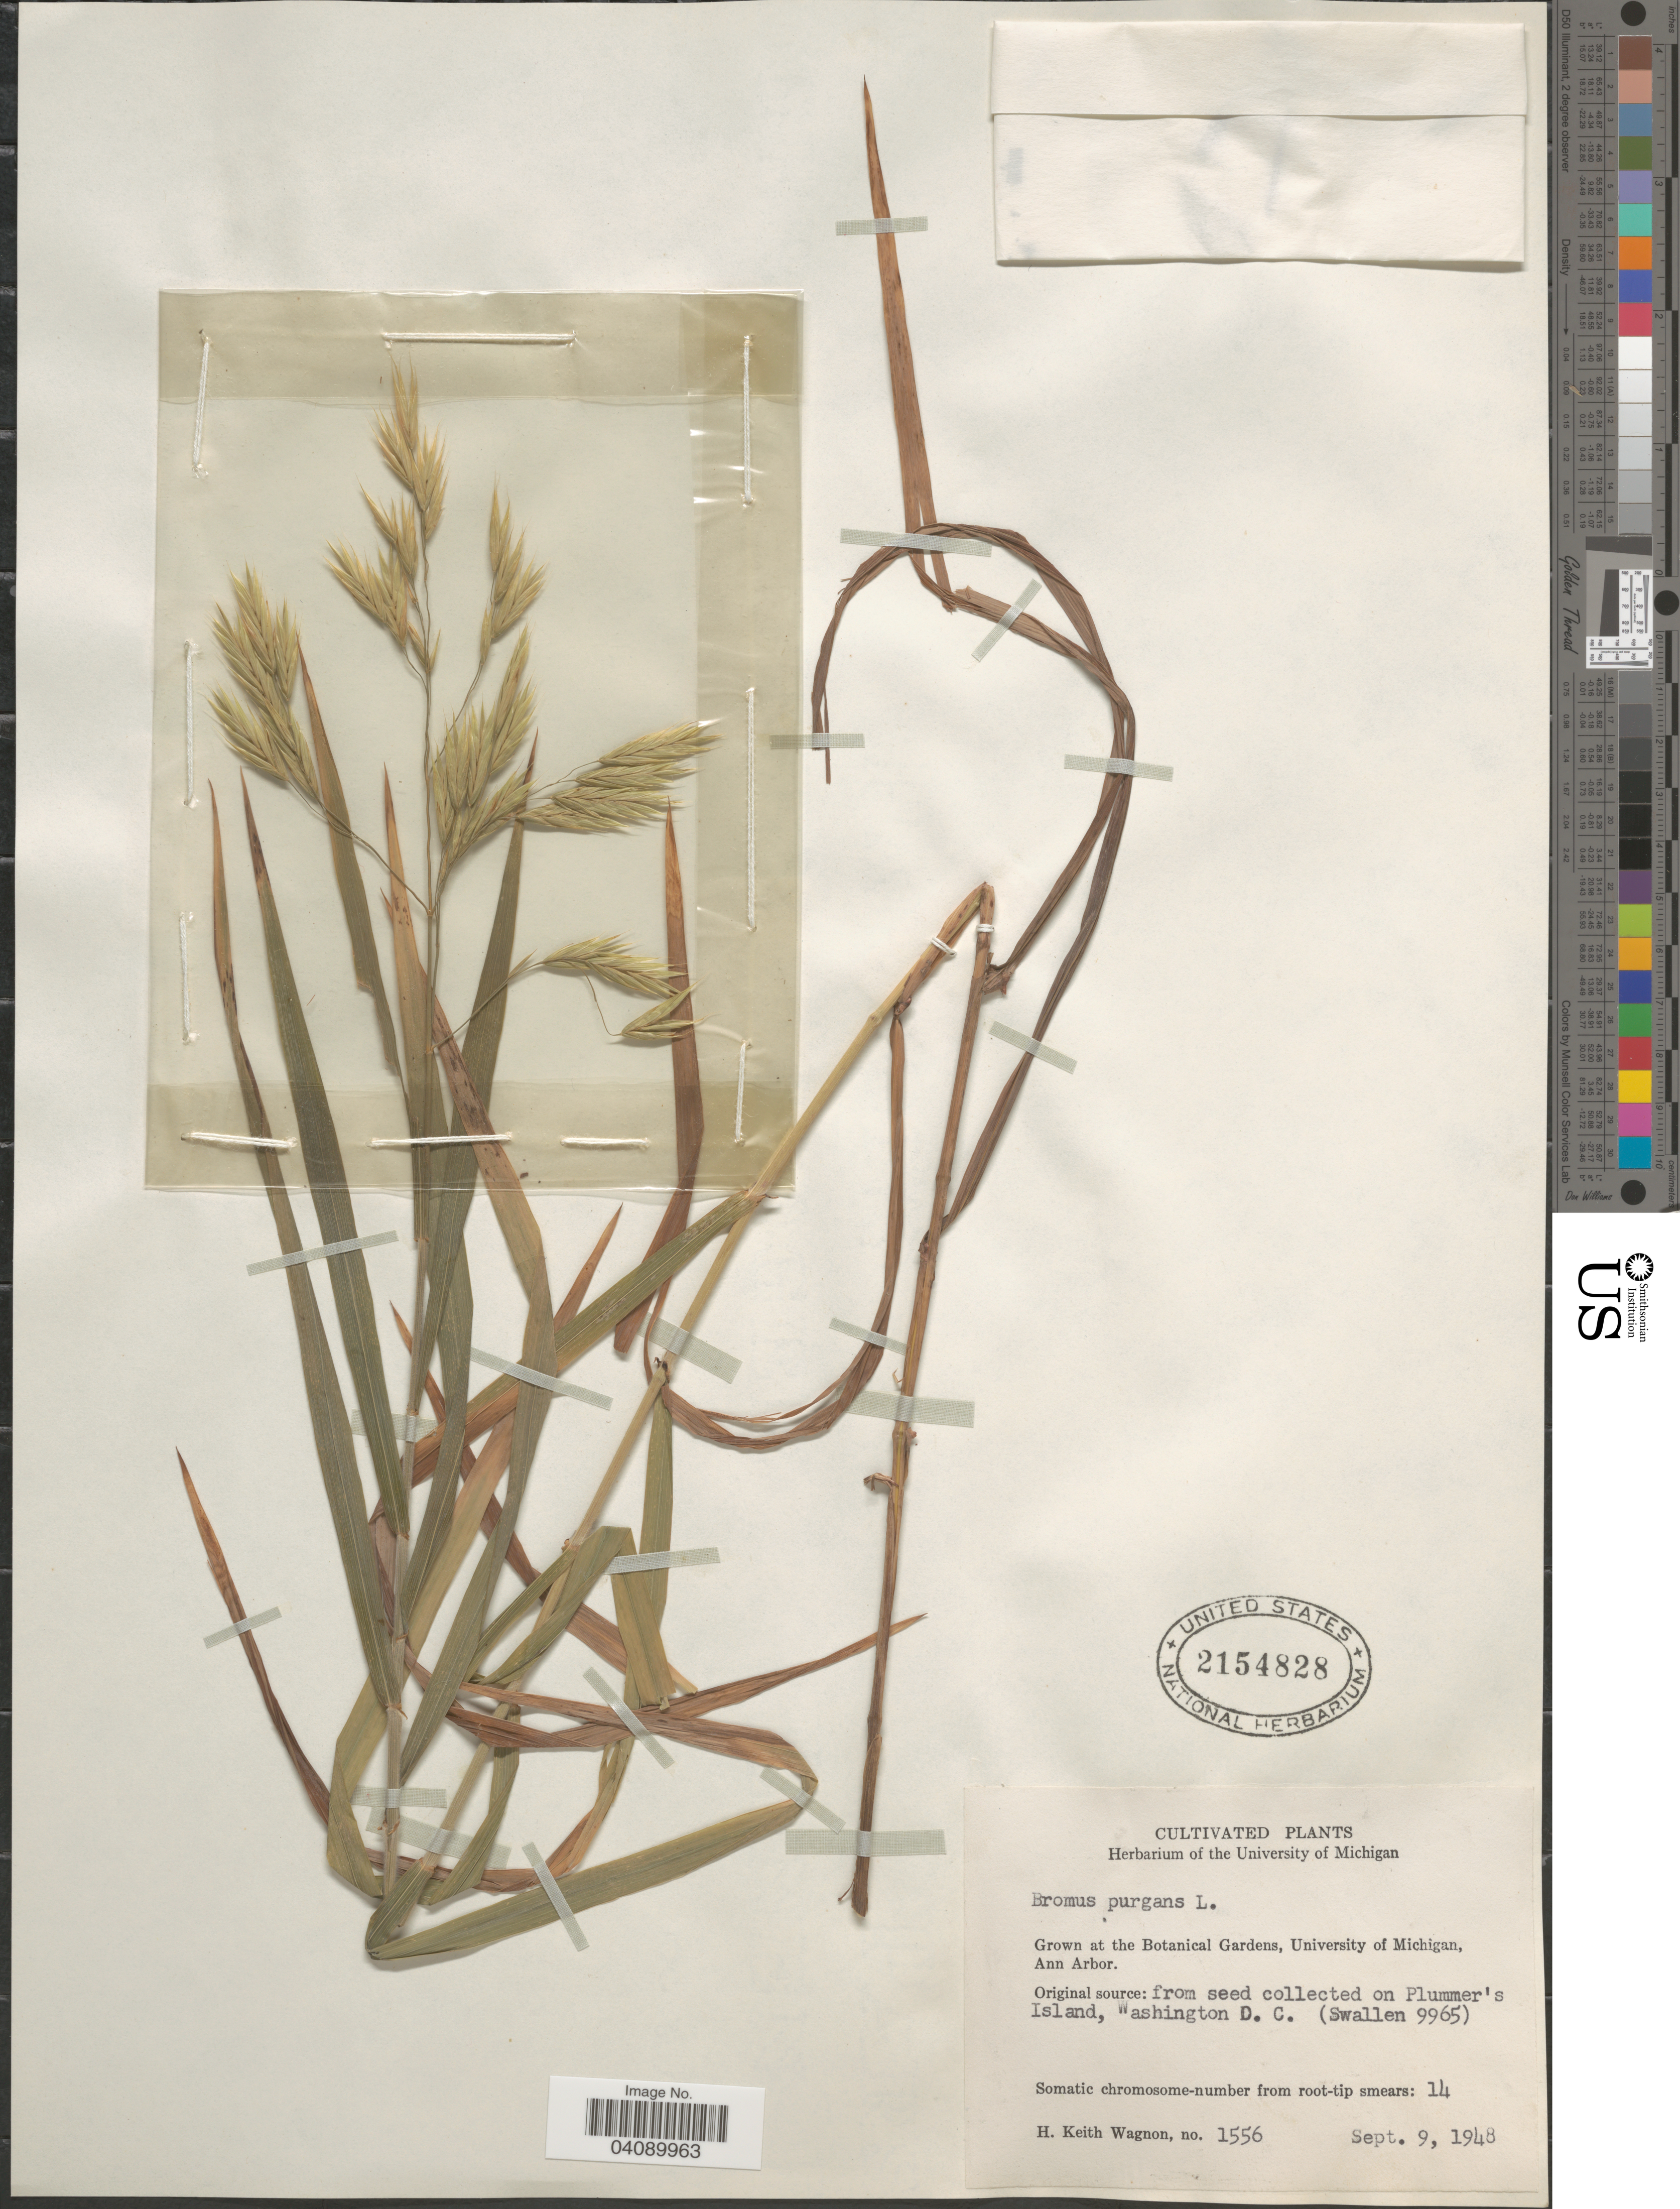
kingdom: Plantae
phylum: Tracheophyta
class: Liliopsida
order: Poales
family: Poaceae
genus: Bromus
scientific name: Bromus sp.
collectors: H. Wagnon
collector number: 1556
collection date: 1948-09-09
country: United States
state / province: Michigan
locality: Grown at the Botanical Gardens, University of Michigan, Ann Arbor.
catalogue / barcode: US 2154828